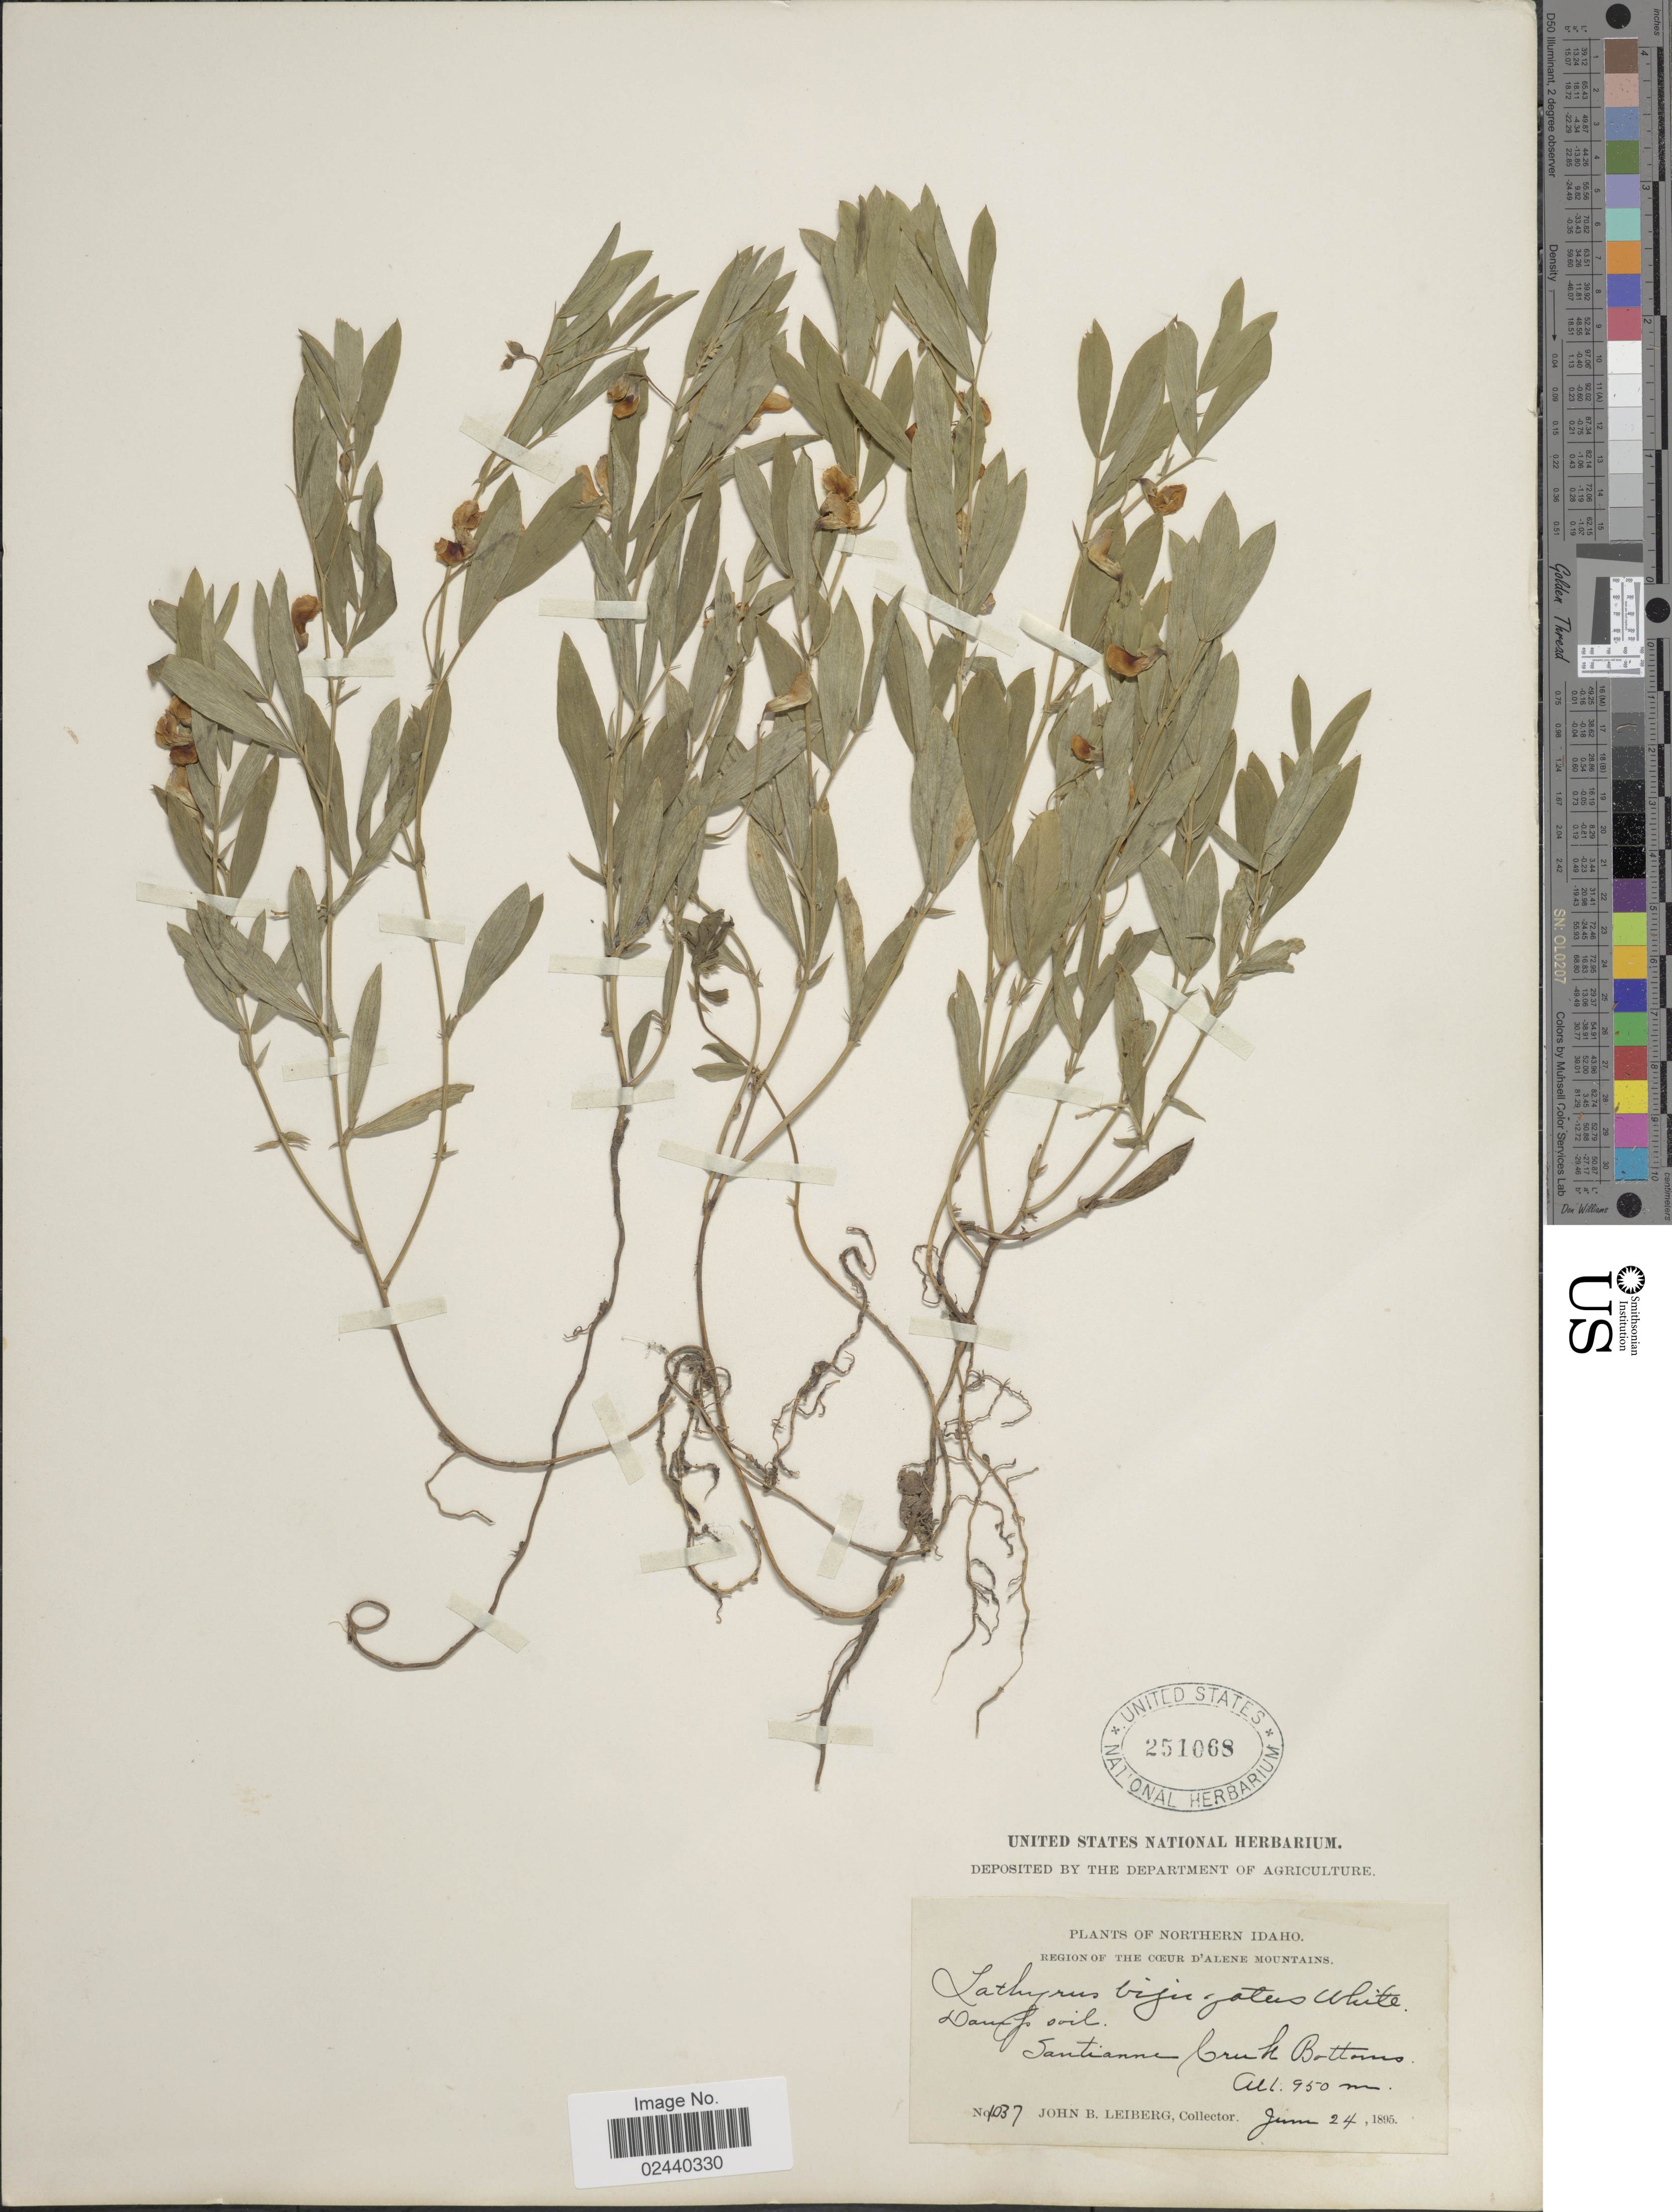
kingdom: Plantae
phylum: Tracheophyta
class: Magnoliopsida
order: Fabales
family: Fabaceae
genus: Lathyrus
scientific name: Lathyrus bijugatus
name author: T.G. White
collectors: J. B. Leiberg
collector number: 1037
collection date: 1895-06-24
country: United States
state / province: Idaho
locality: Northern Idaho, Region of the Coeur d'Alene Mountains, damp soil, Santianne Creek Bottoms.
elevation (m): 950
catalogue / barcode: US 251068